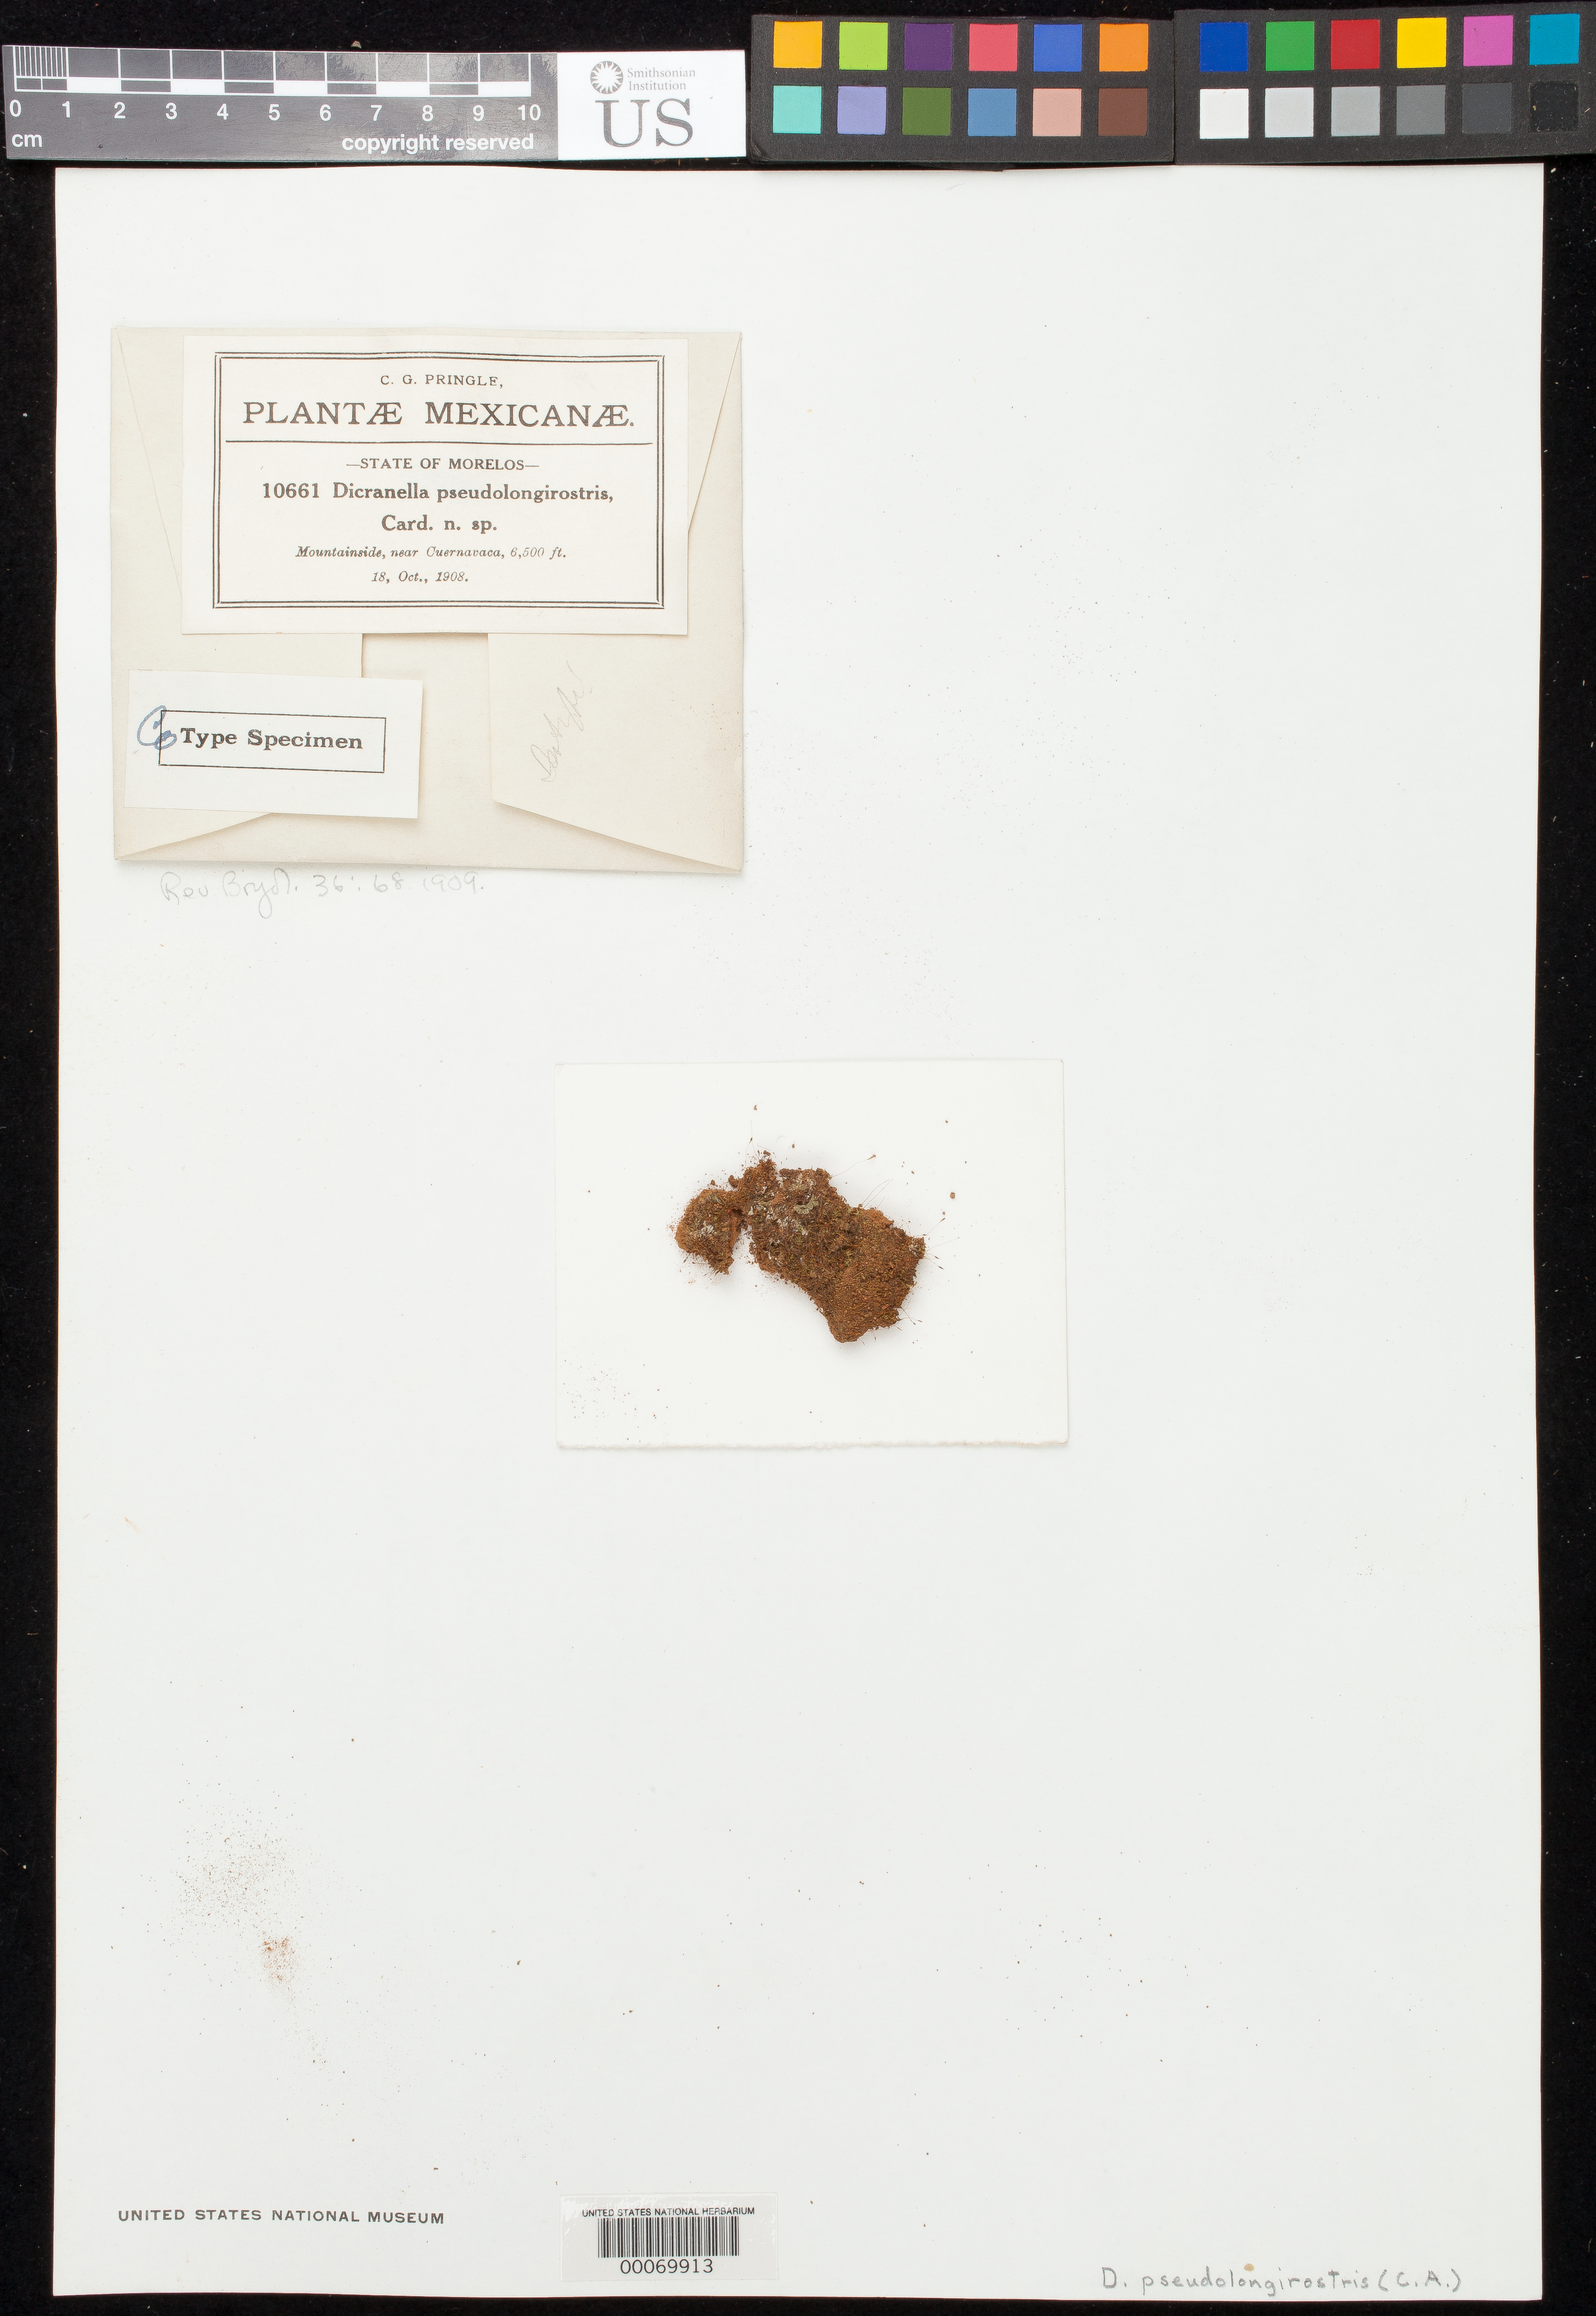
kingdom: Plantae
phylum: Bryophyta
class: Bryopsida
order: Dicranales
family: Dicranellaceae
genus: Dicranella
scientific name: Dicranella pseudolongirostris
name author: Cardot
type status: Isotype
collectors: C. G. Pringle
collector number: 10661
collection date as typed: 18 Oct 1908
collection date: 1908-10-18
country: Mexico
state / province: Morelos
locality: Near Cuernavaca.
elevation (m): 1981